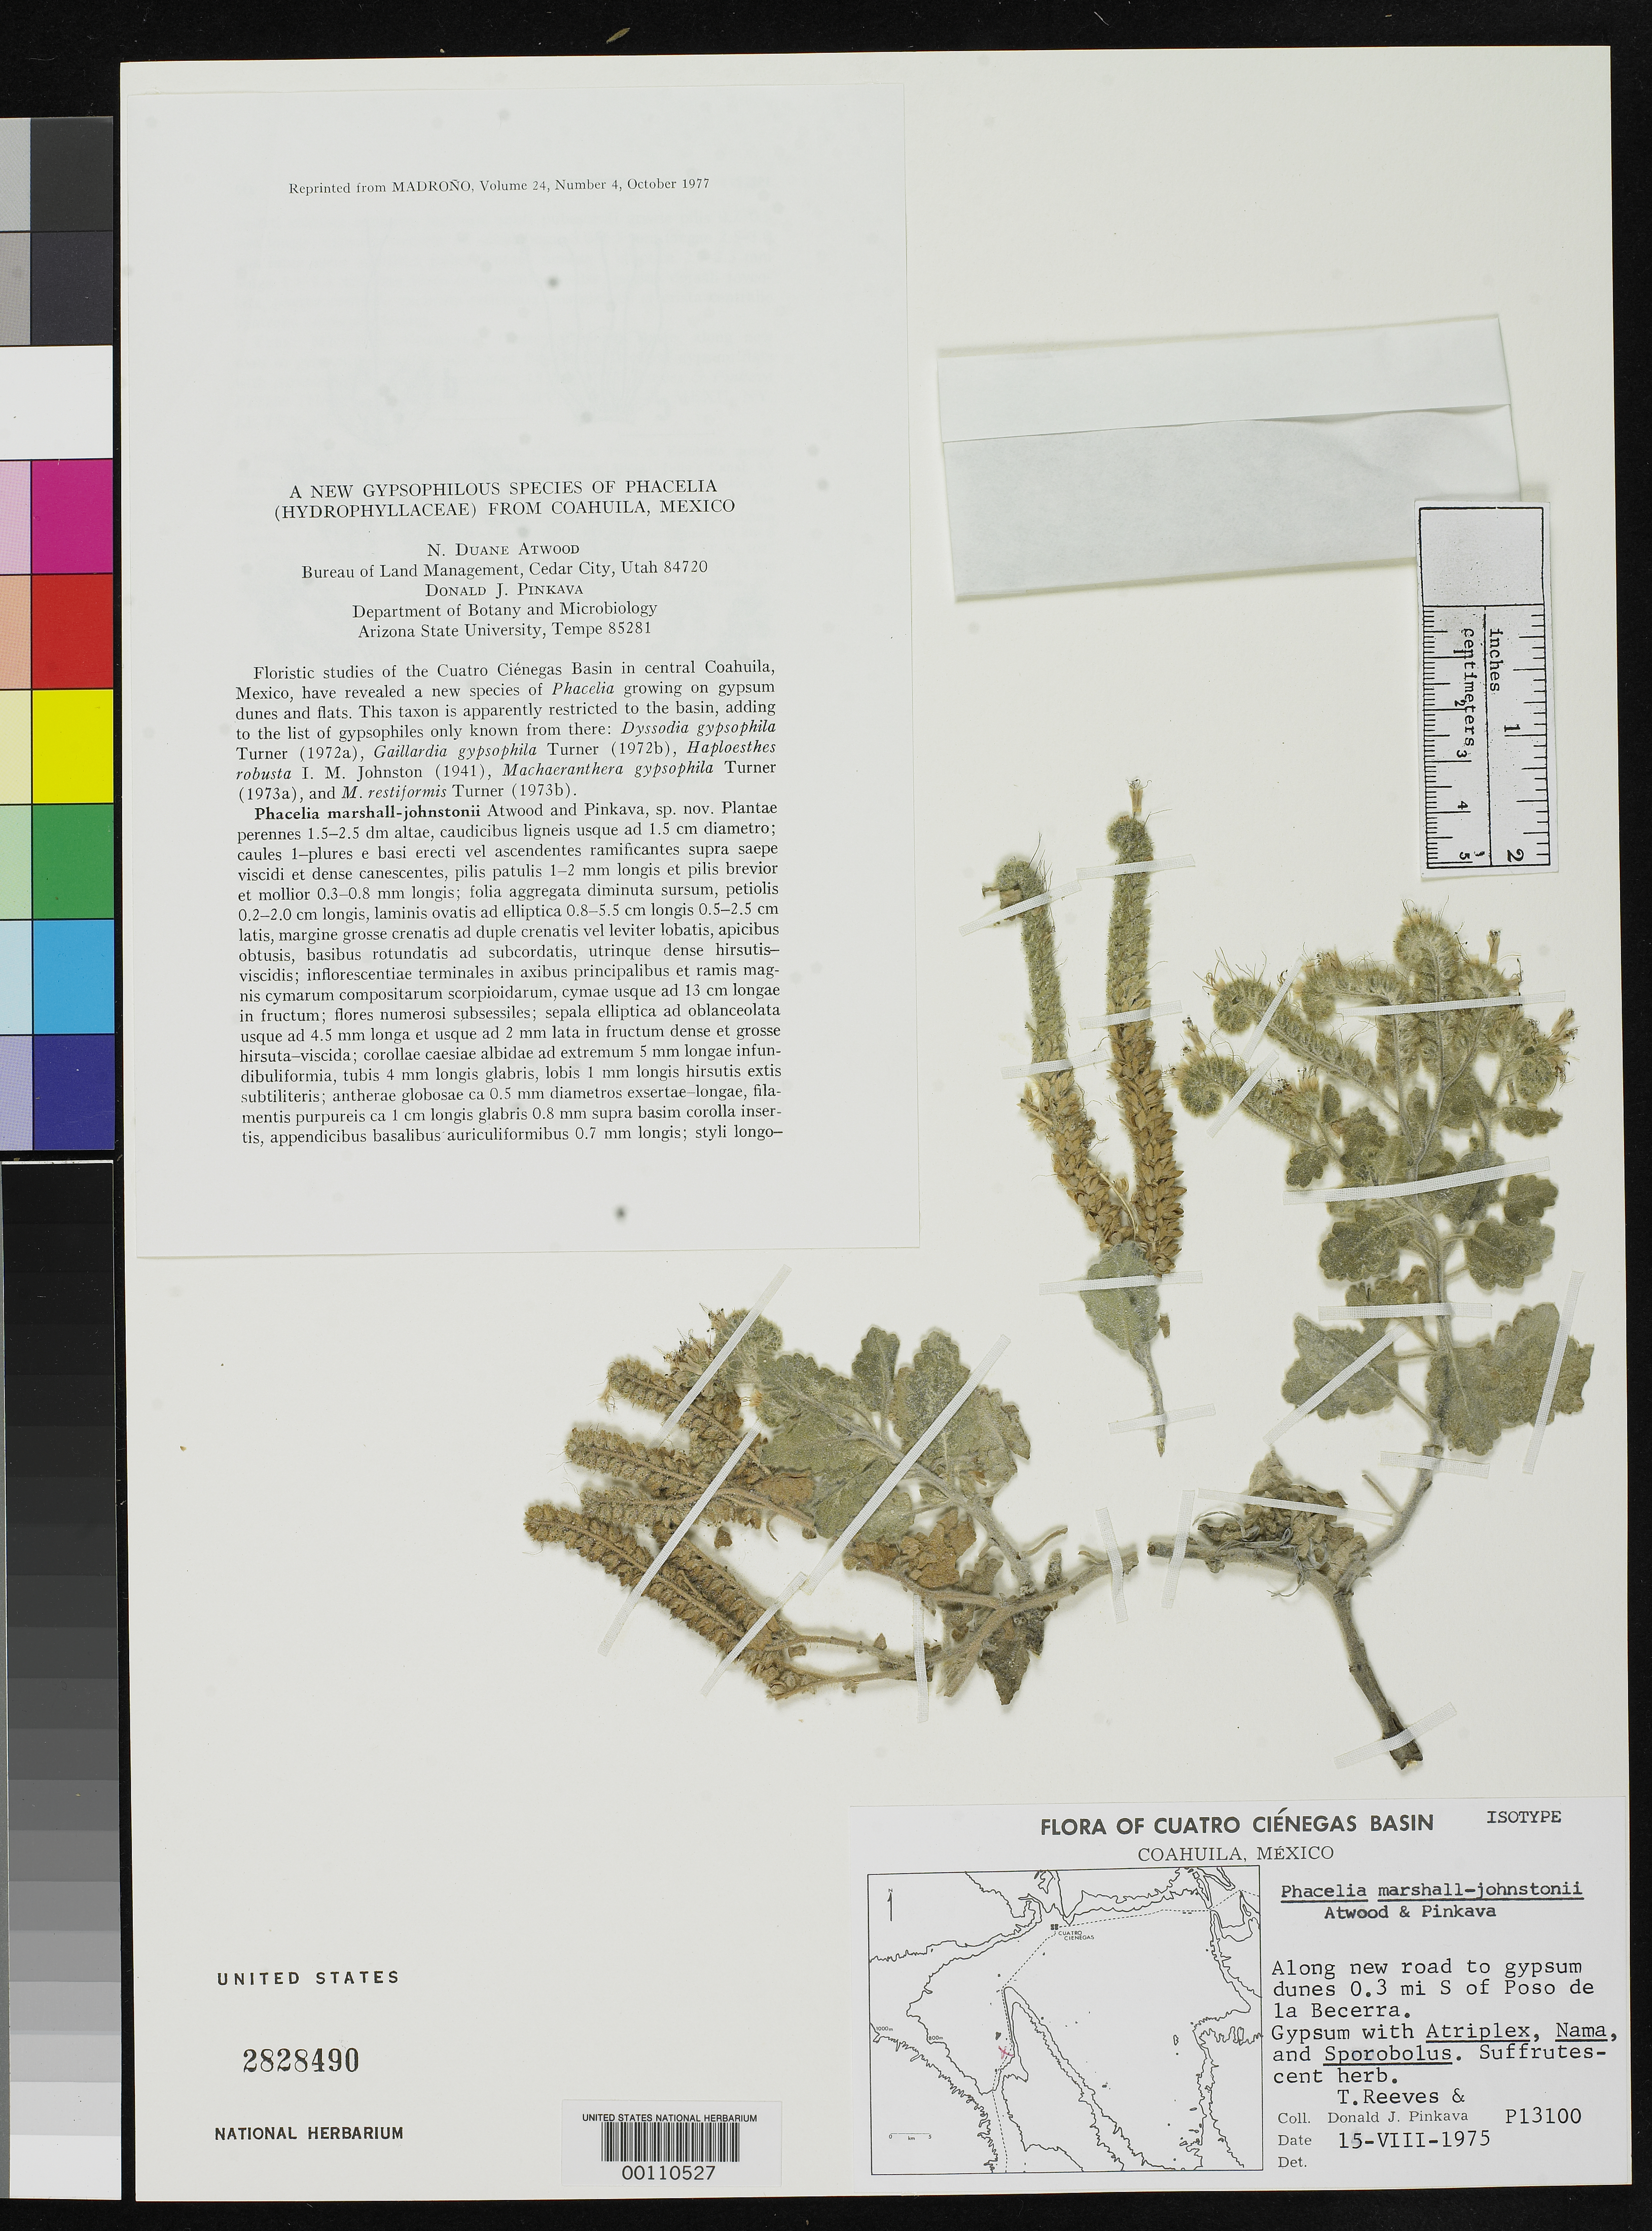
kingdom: Plantae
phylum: Tracheophyta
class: Magnoliopsida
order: Boraginales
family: Hydrophyllaceae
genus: Phacelia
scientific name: Phacelia marshall-johnstonii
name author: Atwood & Pinkava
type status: Isotype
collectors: D. Pinkava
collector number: P 13100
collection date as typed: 15 Aug 1975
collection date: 1975-08-15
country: Mexico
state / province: Coahuila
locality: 0.3 miles S of Poso de La Becerra.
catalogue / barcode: US 2828490